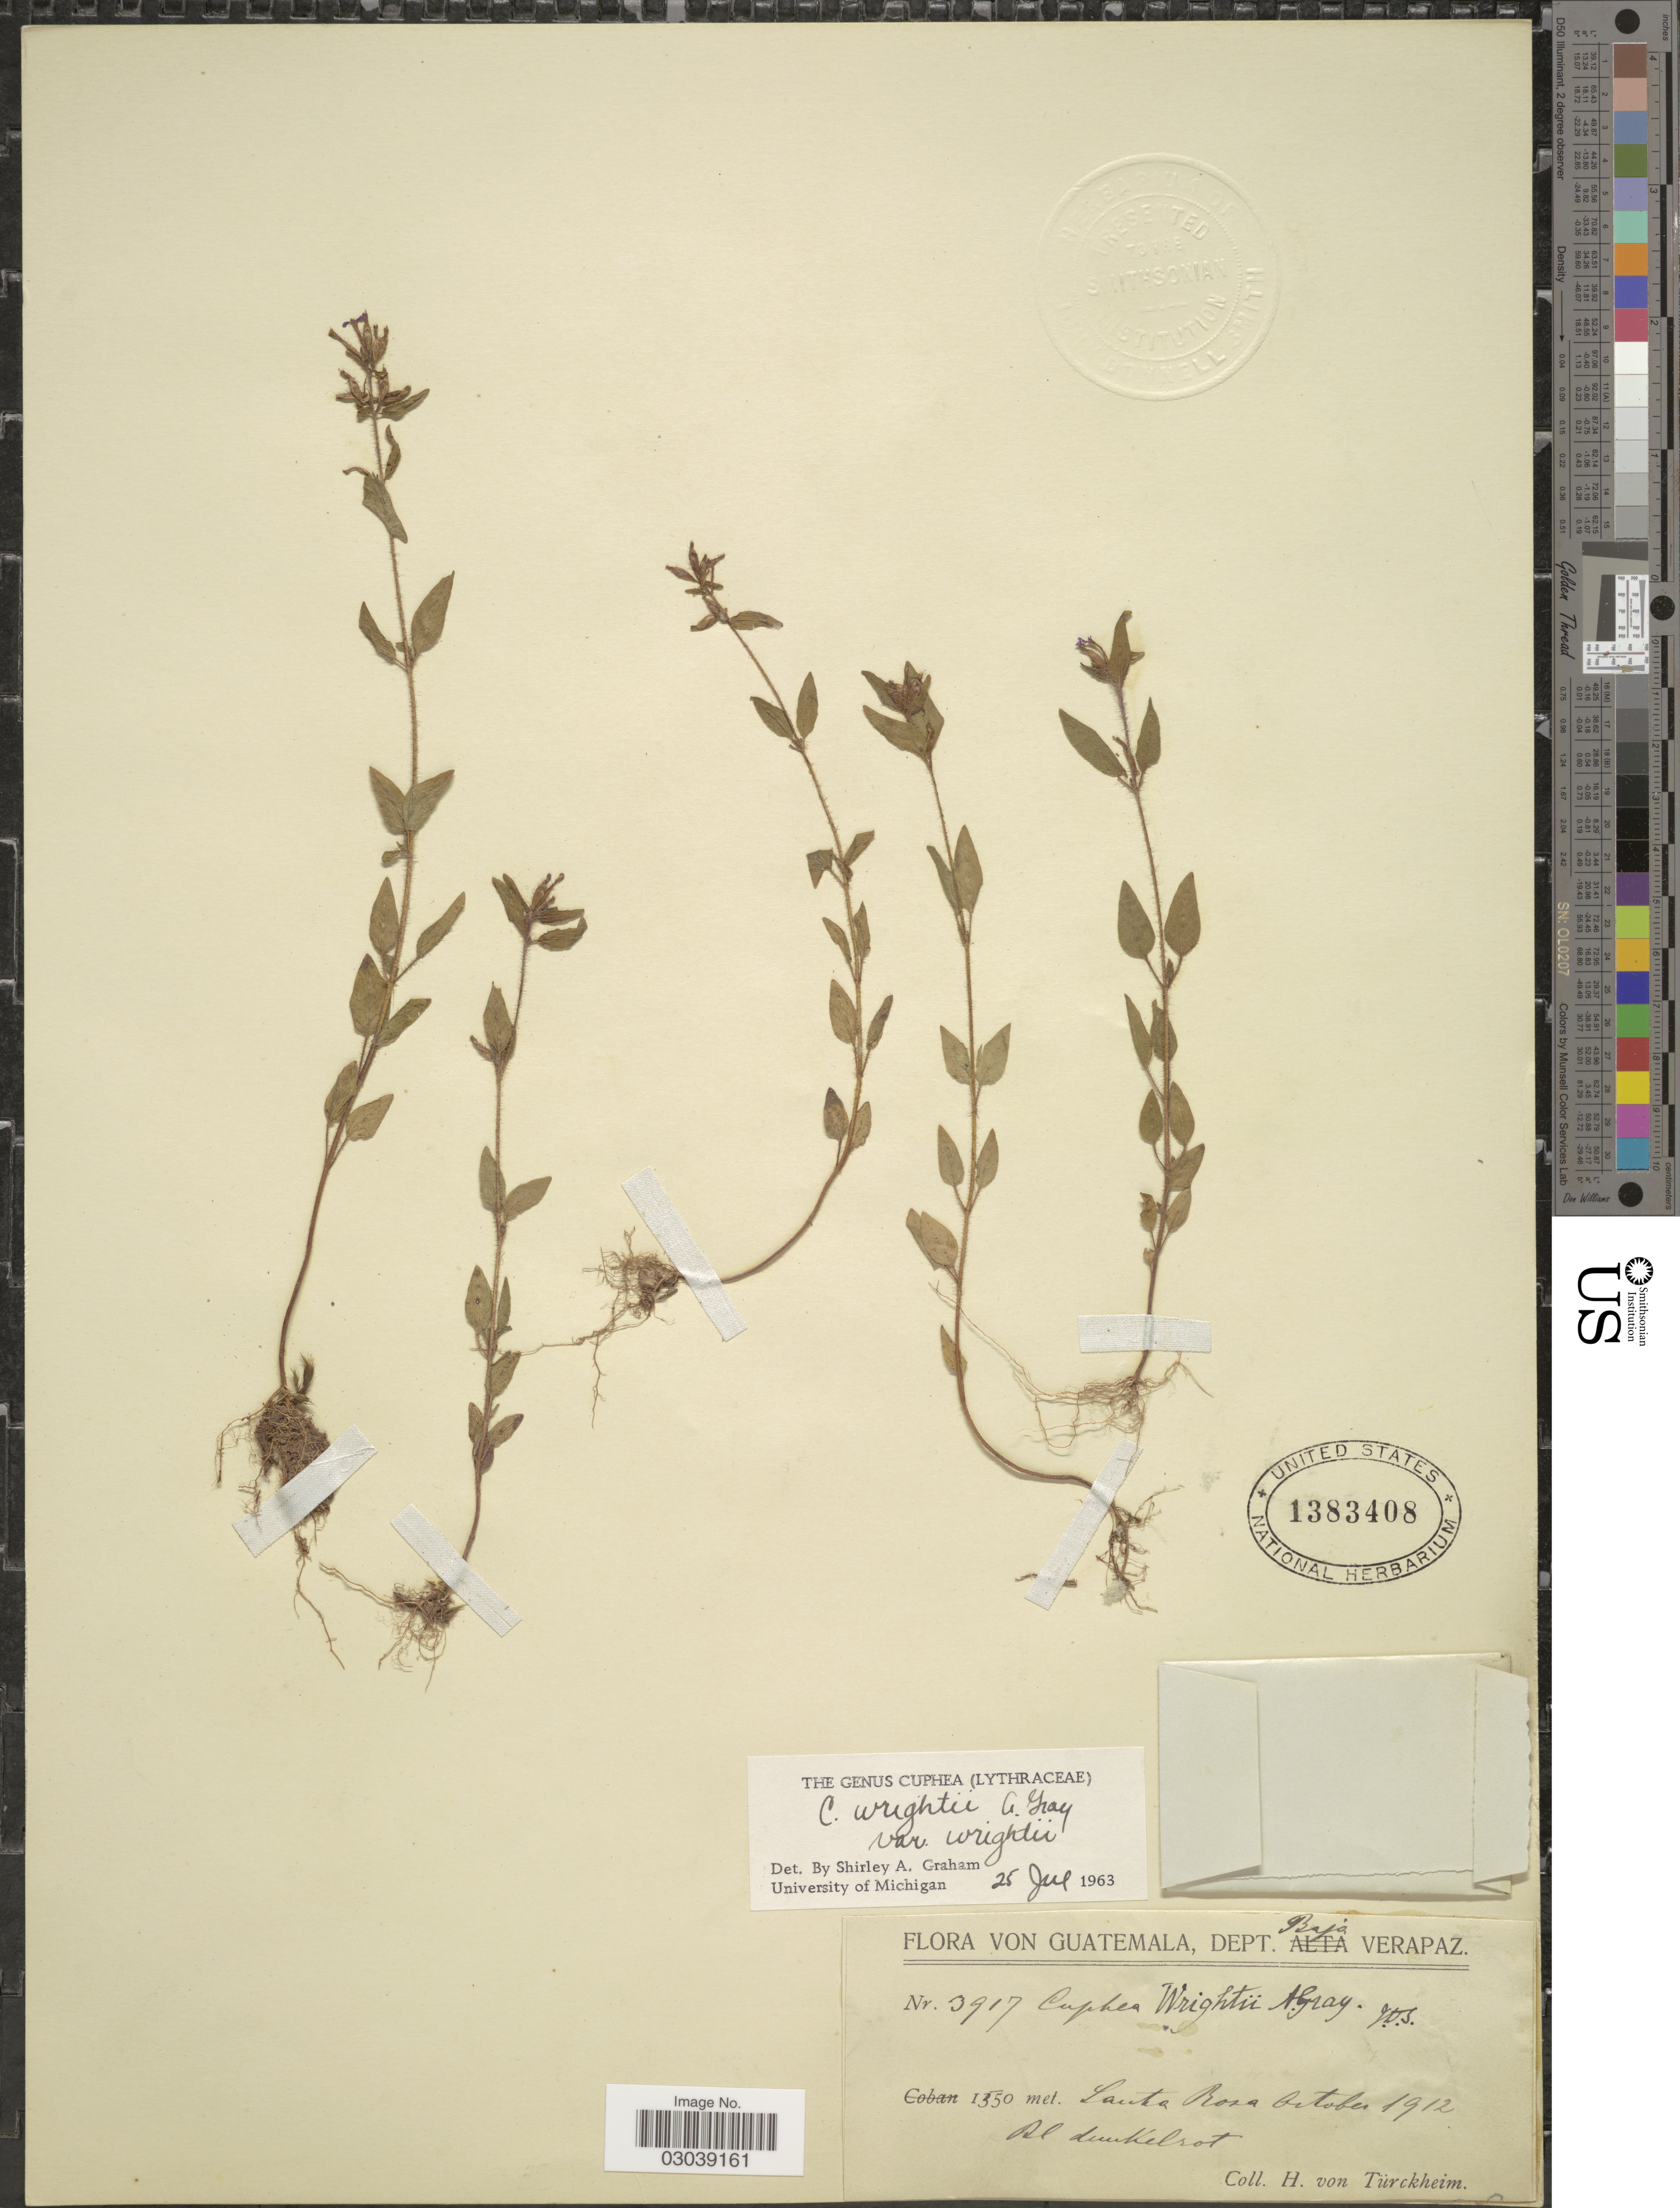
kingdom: Plantae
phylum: Tracheophyta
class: Magnoliopsida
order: Myrtales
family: Lythraceae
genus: Cuphea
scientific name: Cuphea wrightii var. wrightii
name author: A. Gray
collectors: H. von Türckheim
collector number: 3917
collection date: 1912-10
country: Guatemala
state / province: Baja Verapaz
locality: Dept. Baja Verapaz. Santa Rosa.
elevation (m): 1550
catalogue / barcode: US 1383408